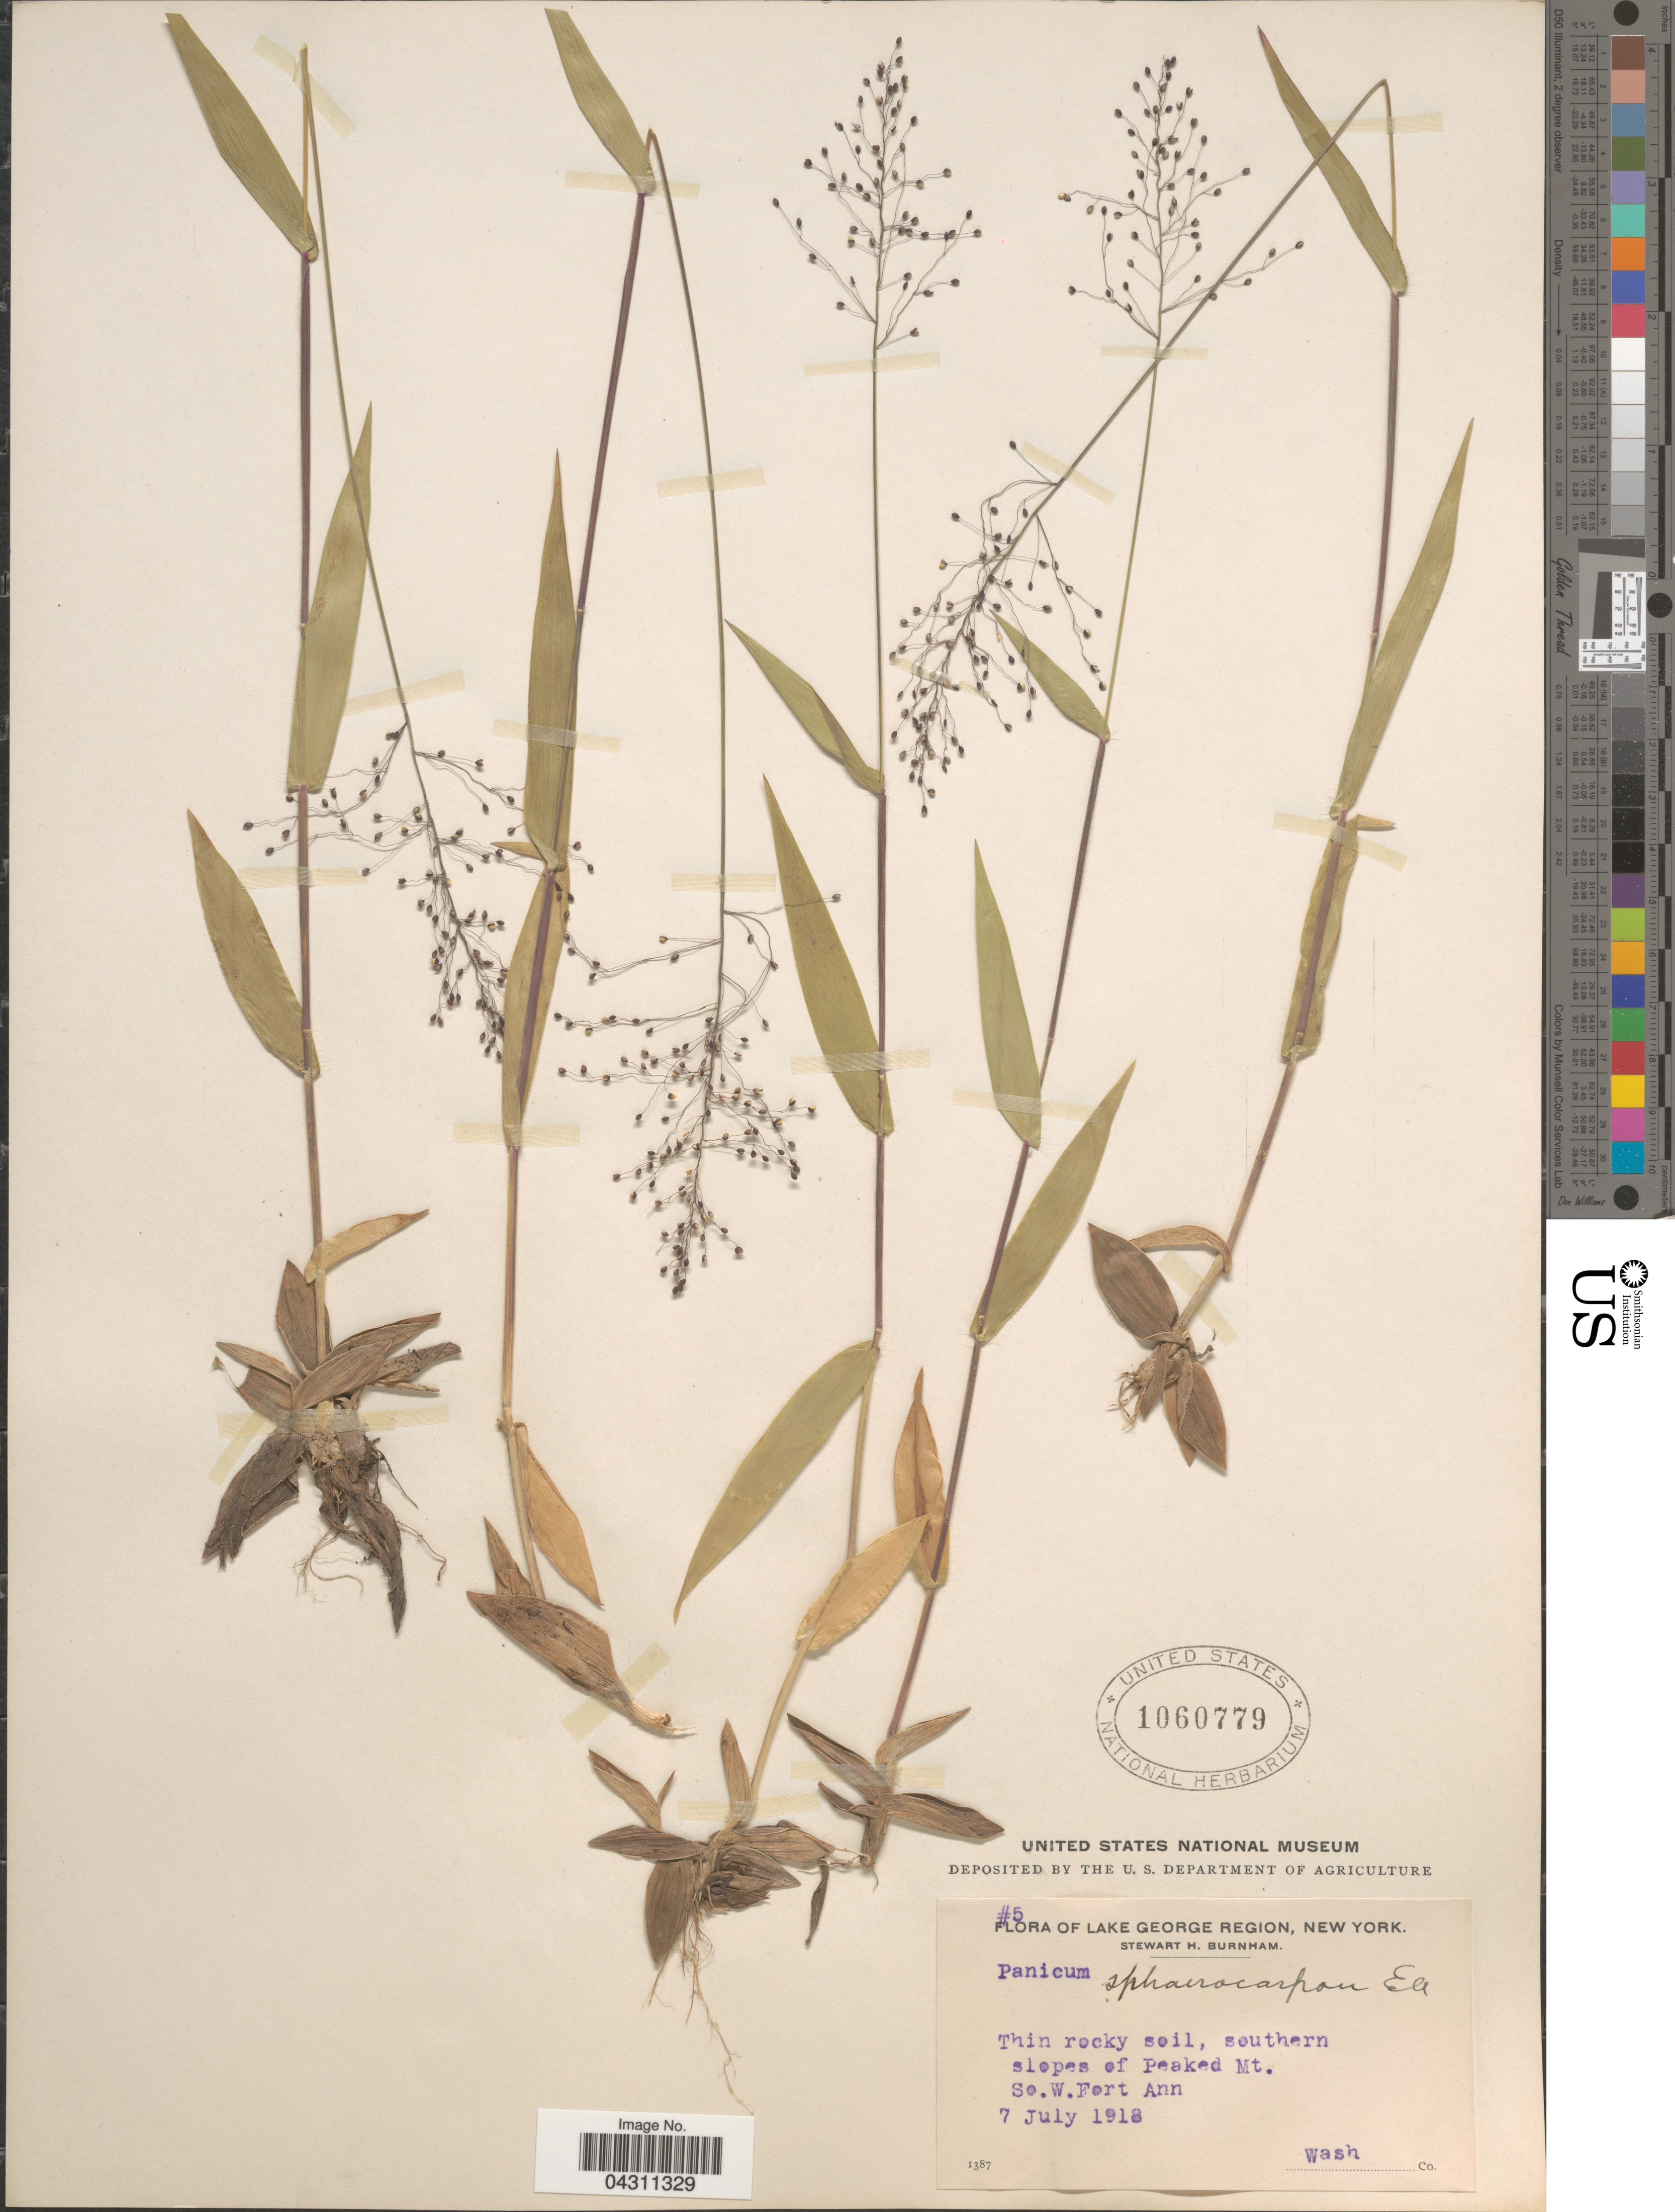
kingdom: Plantae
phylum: Tracheophyta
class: Liliopsida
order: Poales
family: Poaceae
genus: Dichanthelium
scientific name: Dichanthelium sphaerocarpon var. sphaerocarpon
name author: (Elliott) Gould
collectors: S. Burnham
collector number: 5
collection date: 1918-07-07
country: United States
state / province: New York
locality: Lake George Region. Southern slopes of Peaked Mt. So.W.Fort Ann. Wash Co.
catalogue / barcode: US 1060779